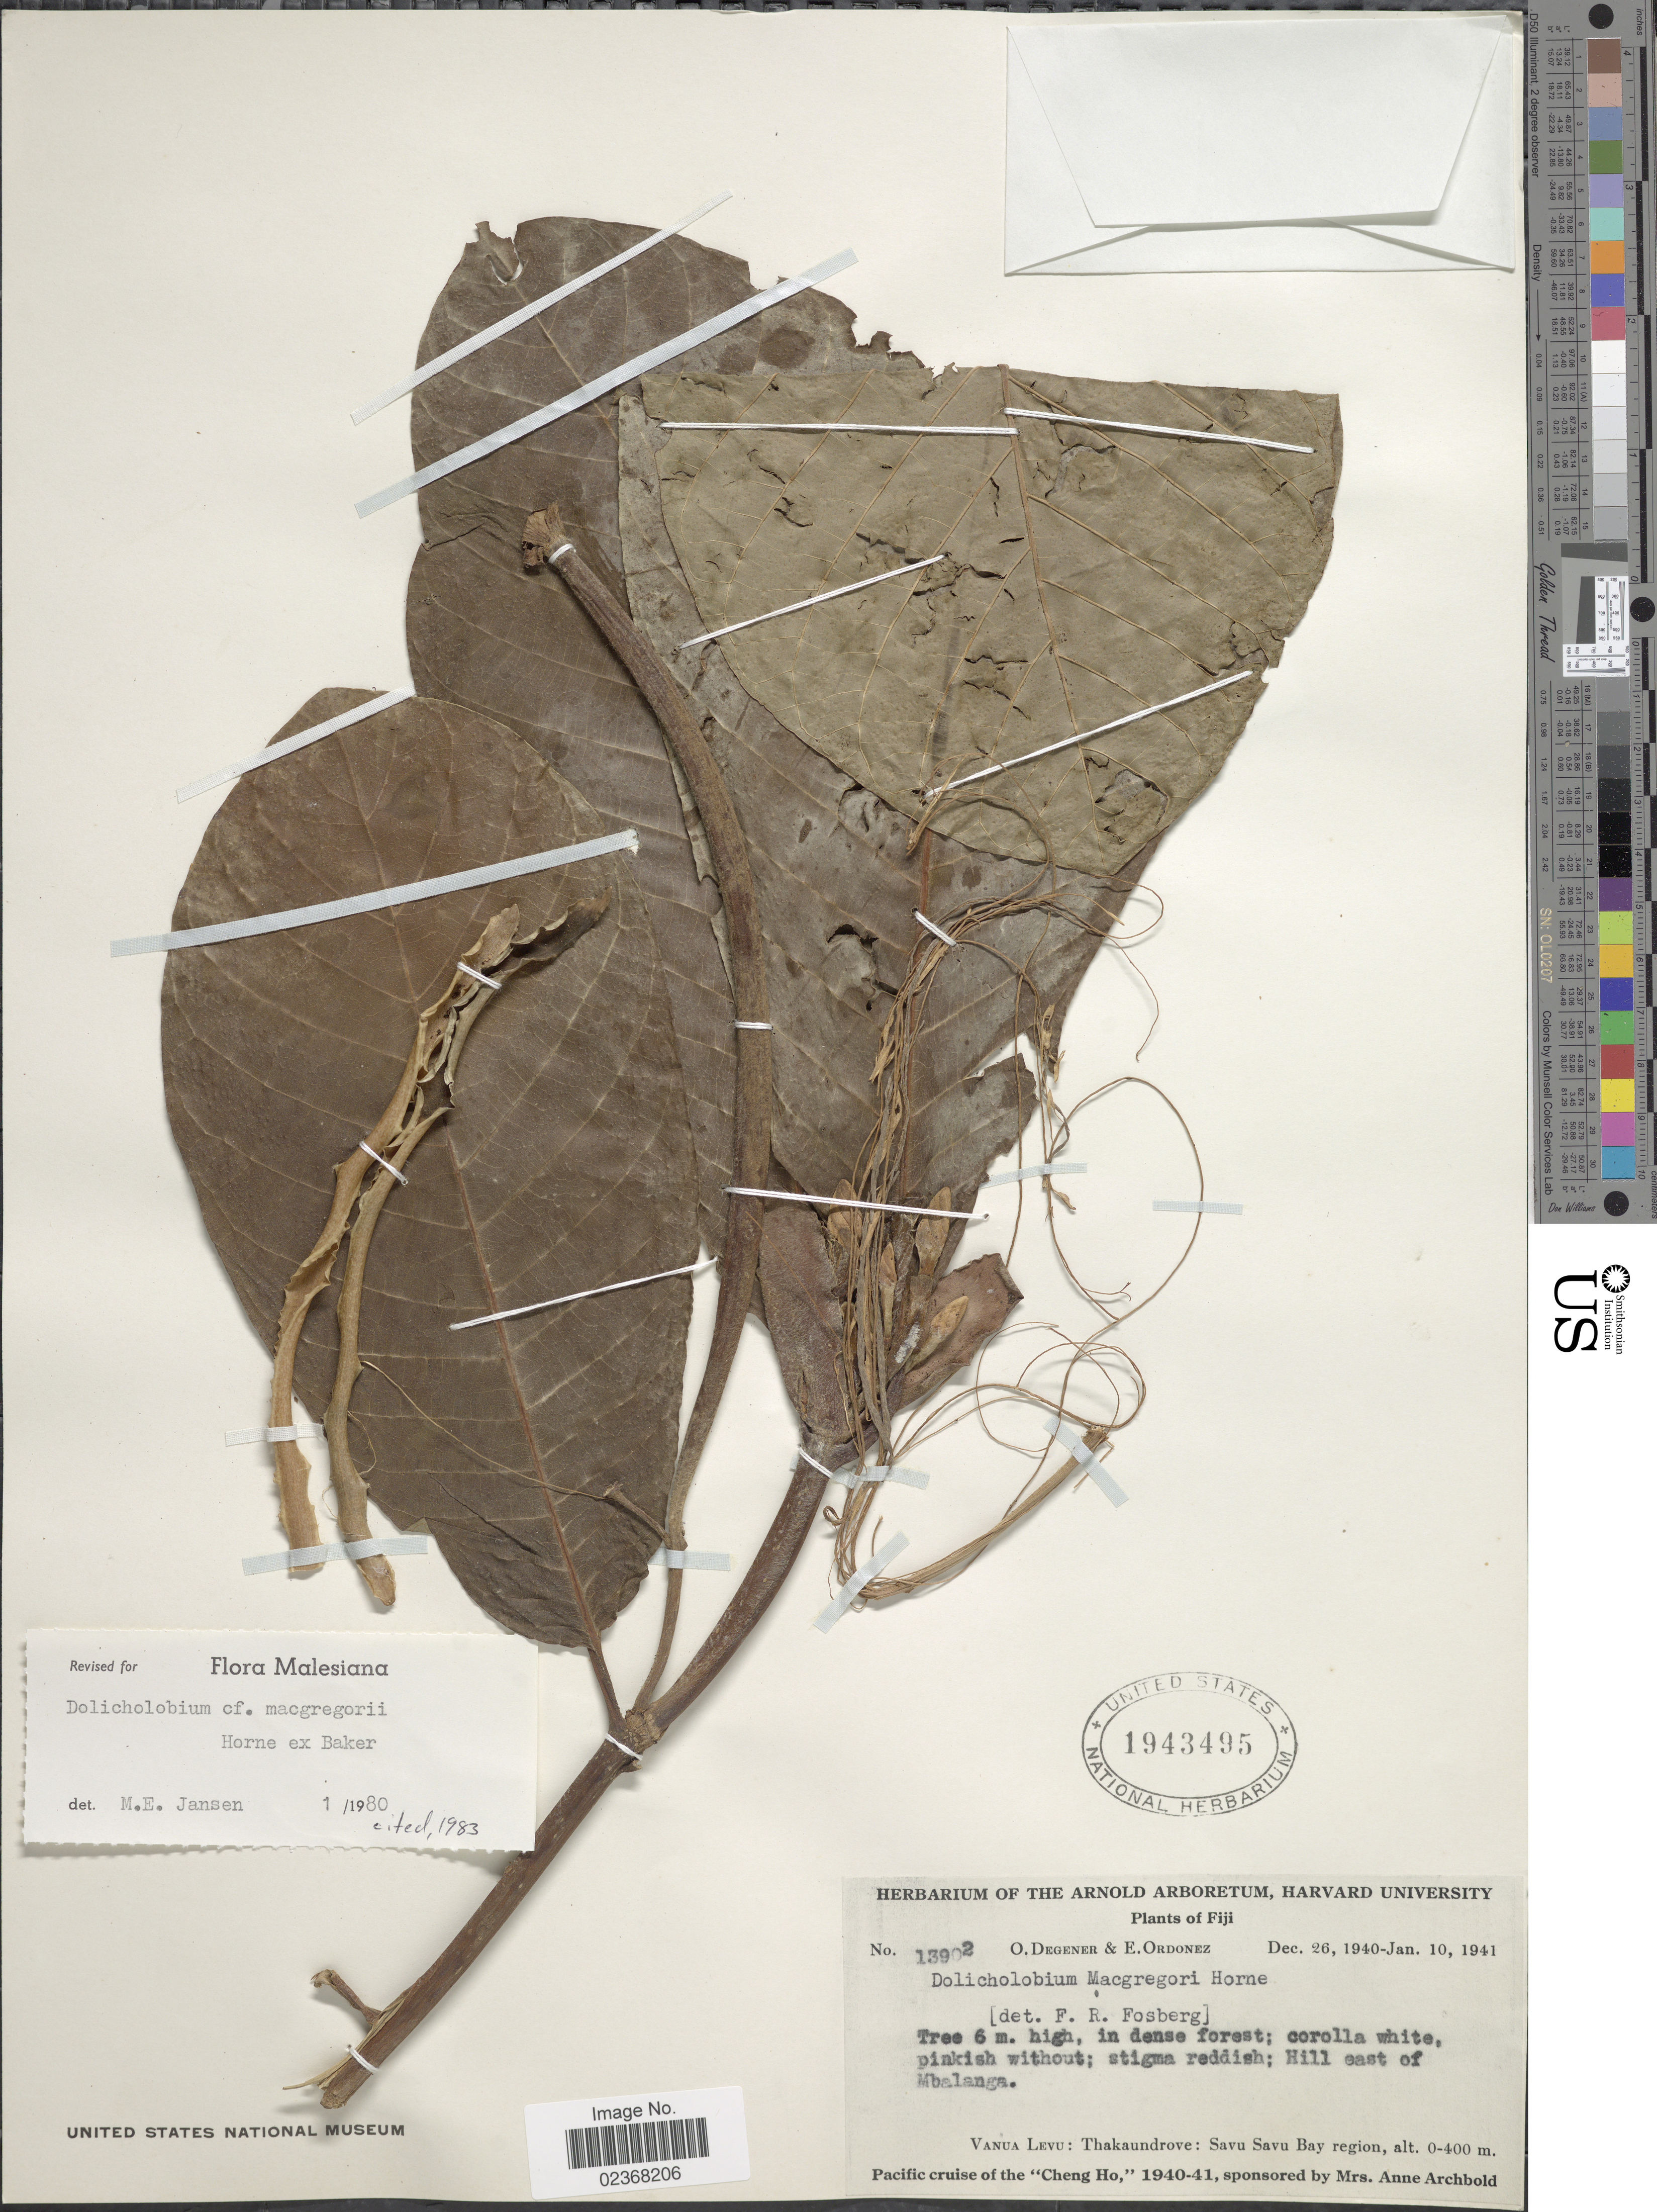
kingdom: Plantae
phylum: Tracheophyta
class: Magnoliopsida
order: Gentianales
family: Rubiaceae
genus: Dolicholobium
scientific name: Dolicholobium macgregorii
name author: Horne ex Baker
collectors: O. Degener & E. Ordonez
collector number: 13902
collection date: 1940-12-26/1941-01-10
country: Fiji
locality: Vanua Levu: Thakaundrove: Savu Savu Bay region, Hill east of Mbalanga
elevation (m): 0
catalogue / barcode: US 1943495